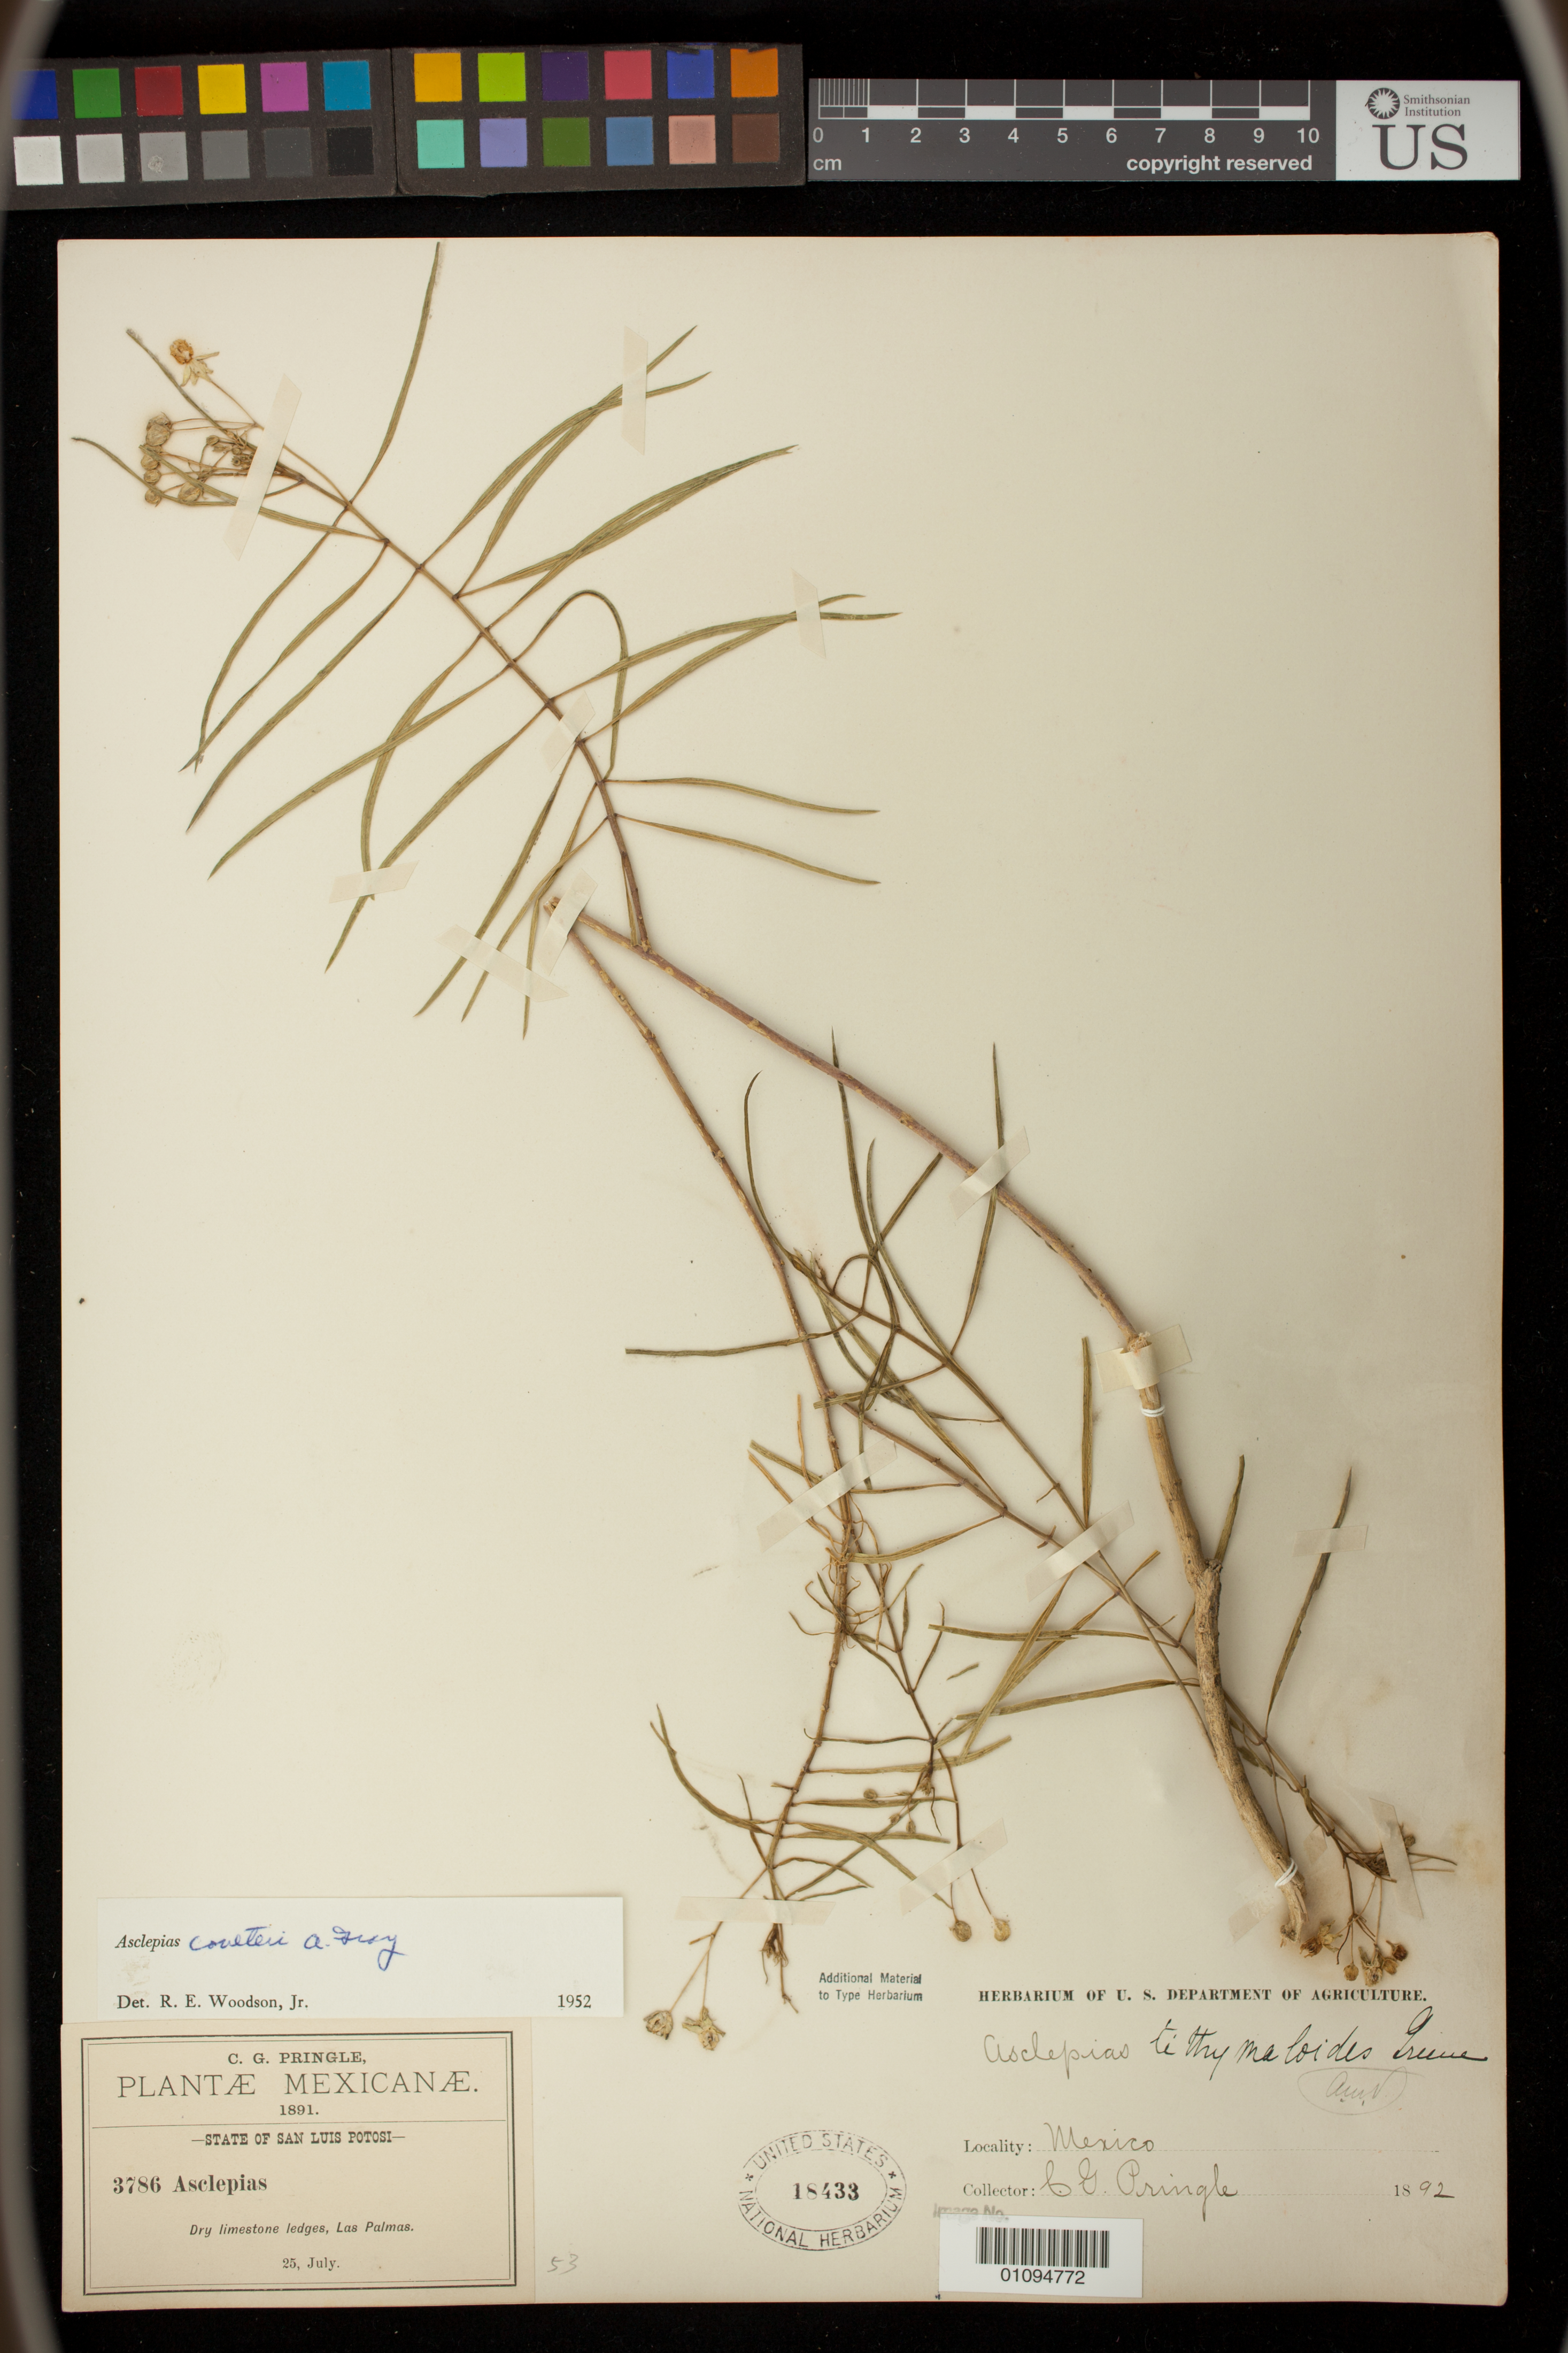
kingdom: Plantae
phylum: Tracheophyta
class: Magnoliopsida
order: Gentianales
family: Apocynaceae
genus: Asclepias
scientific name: Asclepias tithymaloides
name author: Greene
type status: Isotype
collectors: C. G. Pringle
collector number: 3786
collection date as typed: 25 Jul 1891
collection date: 1891-07-25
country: Mexico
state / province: San Luis Potosi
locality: Las Palmas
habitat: Dry limestone ledges.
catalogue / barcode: US 18433